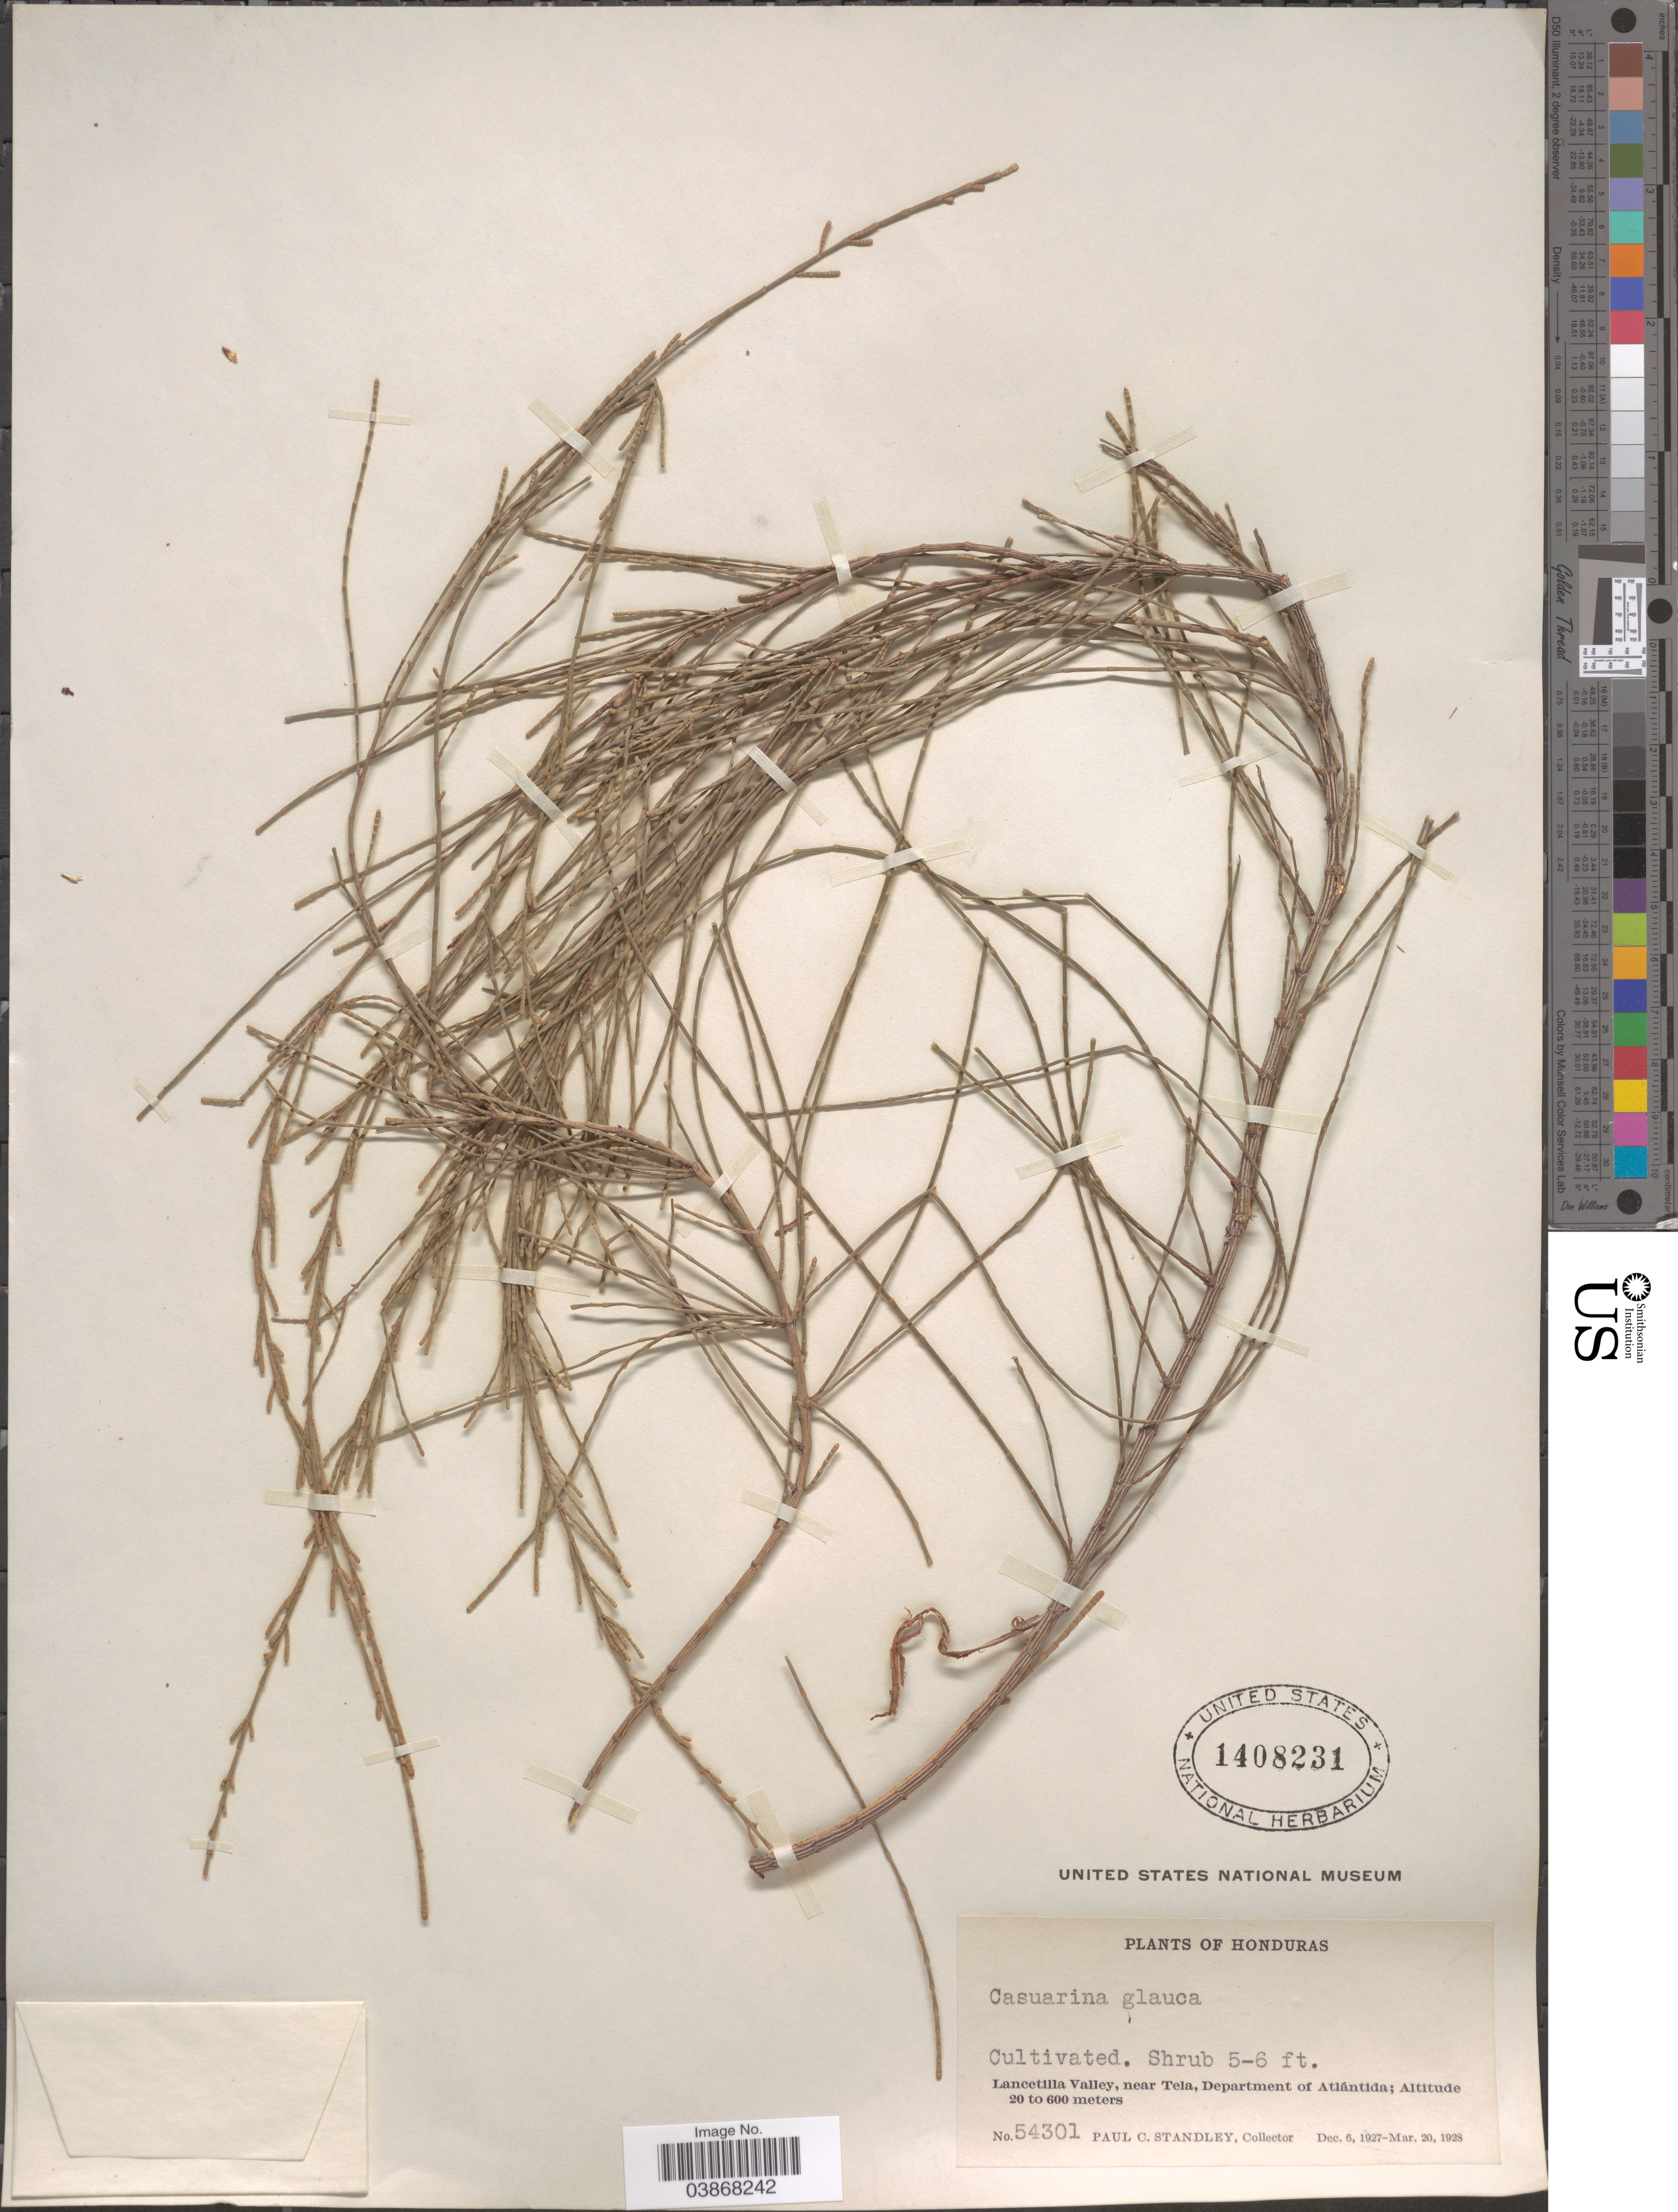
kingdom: Plantae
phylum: Tracheophyta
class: Magnoliopsida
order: Fagales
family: Casuarinaceae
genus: Casuarina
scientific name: Casuarina glauca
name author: Sieber ex Spreng.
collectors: P. C. Standley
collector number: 54301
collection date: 1927-12-06/1928-03-20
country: Honduras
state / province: Atlantida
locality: Lancetilla Valley, near Tela, Department of Atlántida.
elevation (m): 20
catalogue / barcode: US 1408231